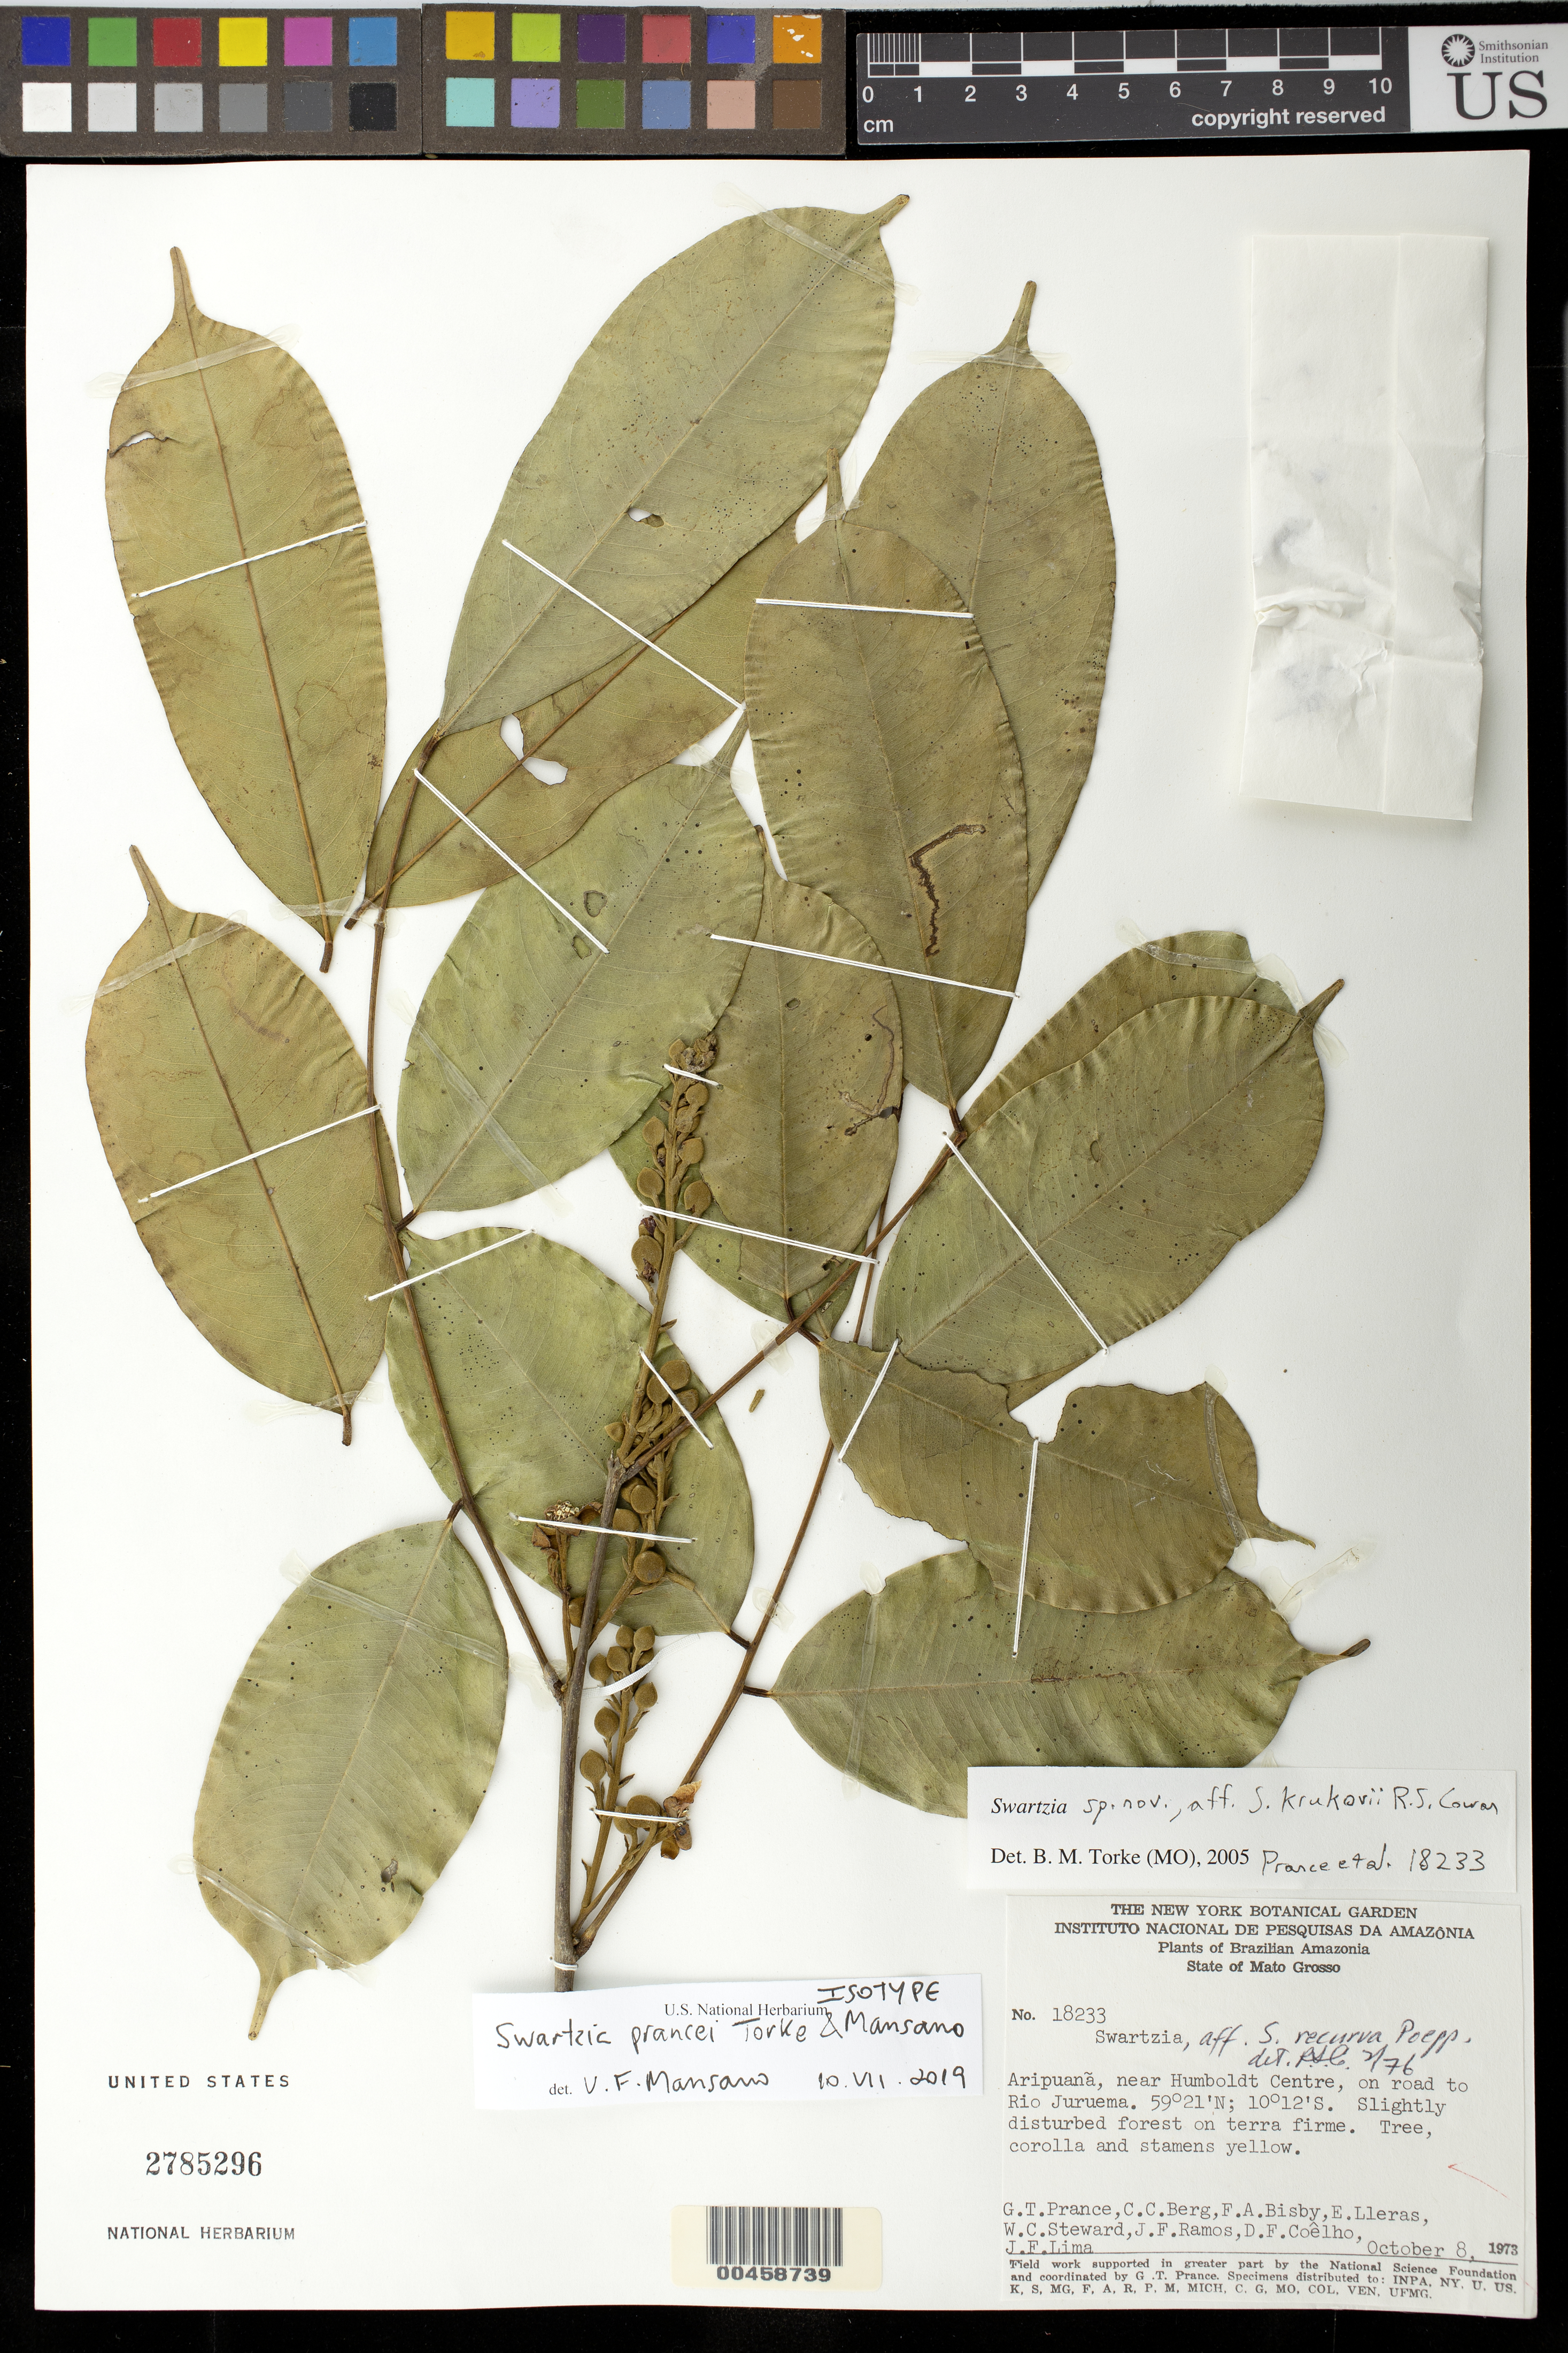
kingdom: Plantae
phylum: Tracheophyta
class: Magnoliopsida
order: Fabales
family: Fabaceae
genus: Swartzia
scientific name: Swartzia prancei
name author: Torke & Mansano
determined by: Mansano, V. F.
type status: Isotype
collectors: G. T. Prance, C. C. Berg, F. A. Bisby, E. Lleras, W. C. Steward, J. F. Ramos, D. F. Coêlho & J. F. Lima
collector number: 18233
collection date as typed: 08 Oct 1973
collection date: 1973-10-08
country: Brazil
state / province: Mato Grosso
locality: State of Mato Grosso. Aripuaña, near Humboldt Centre, on road to Rio Juruema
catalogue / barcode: US 2785296